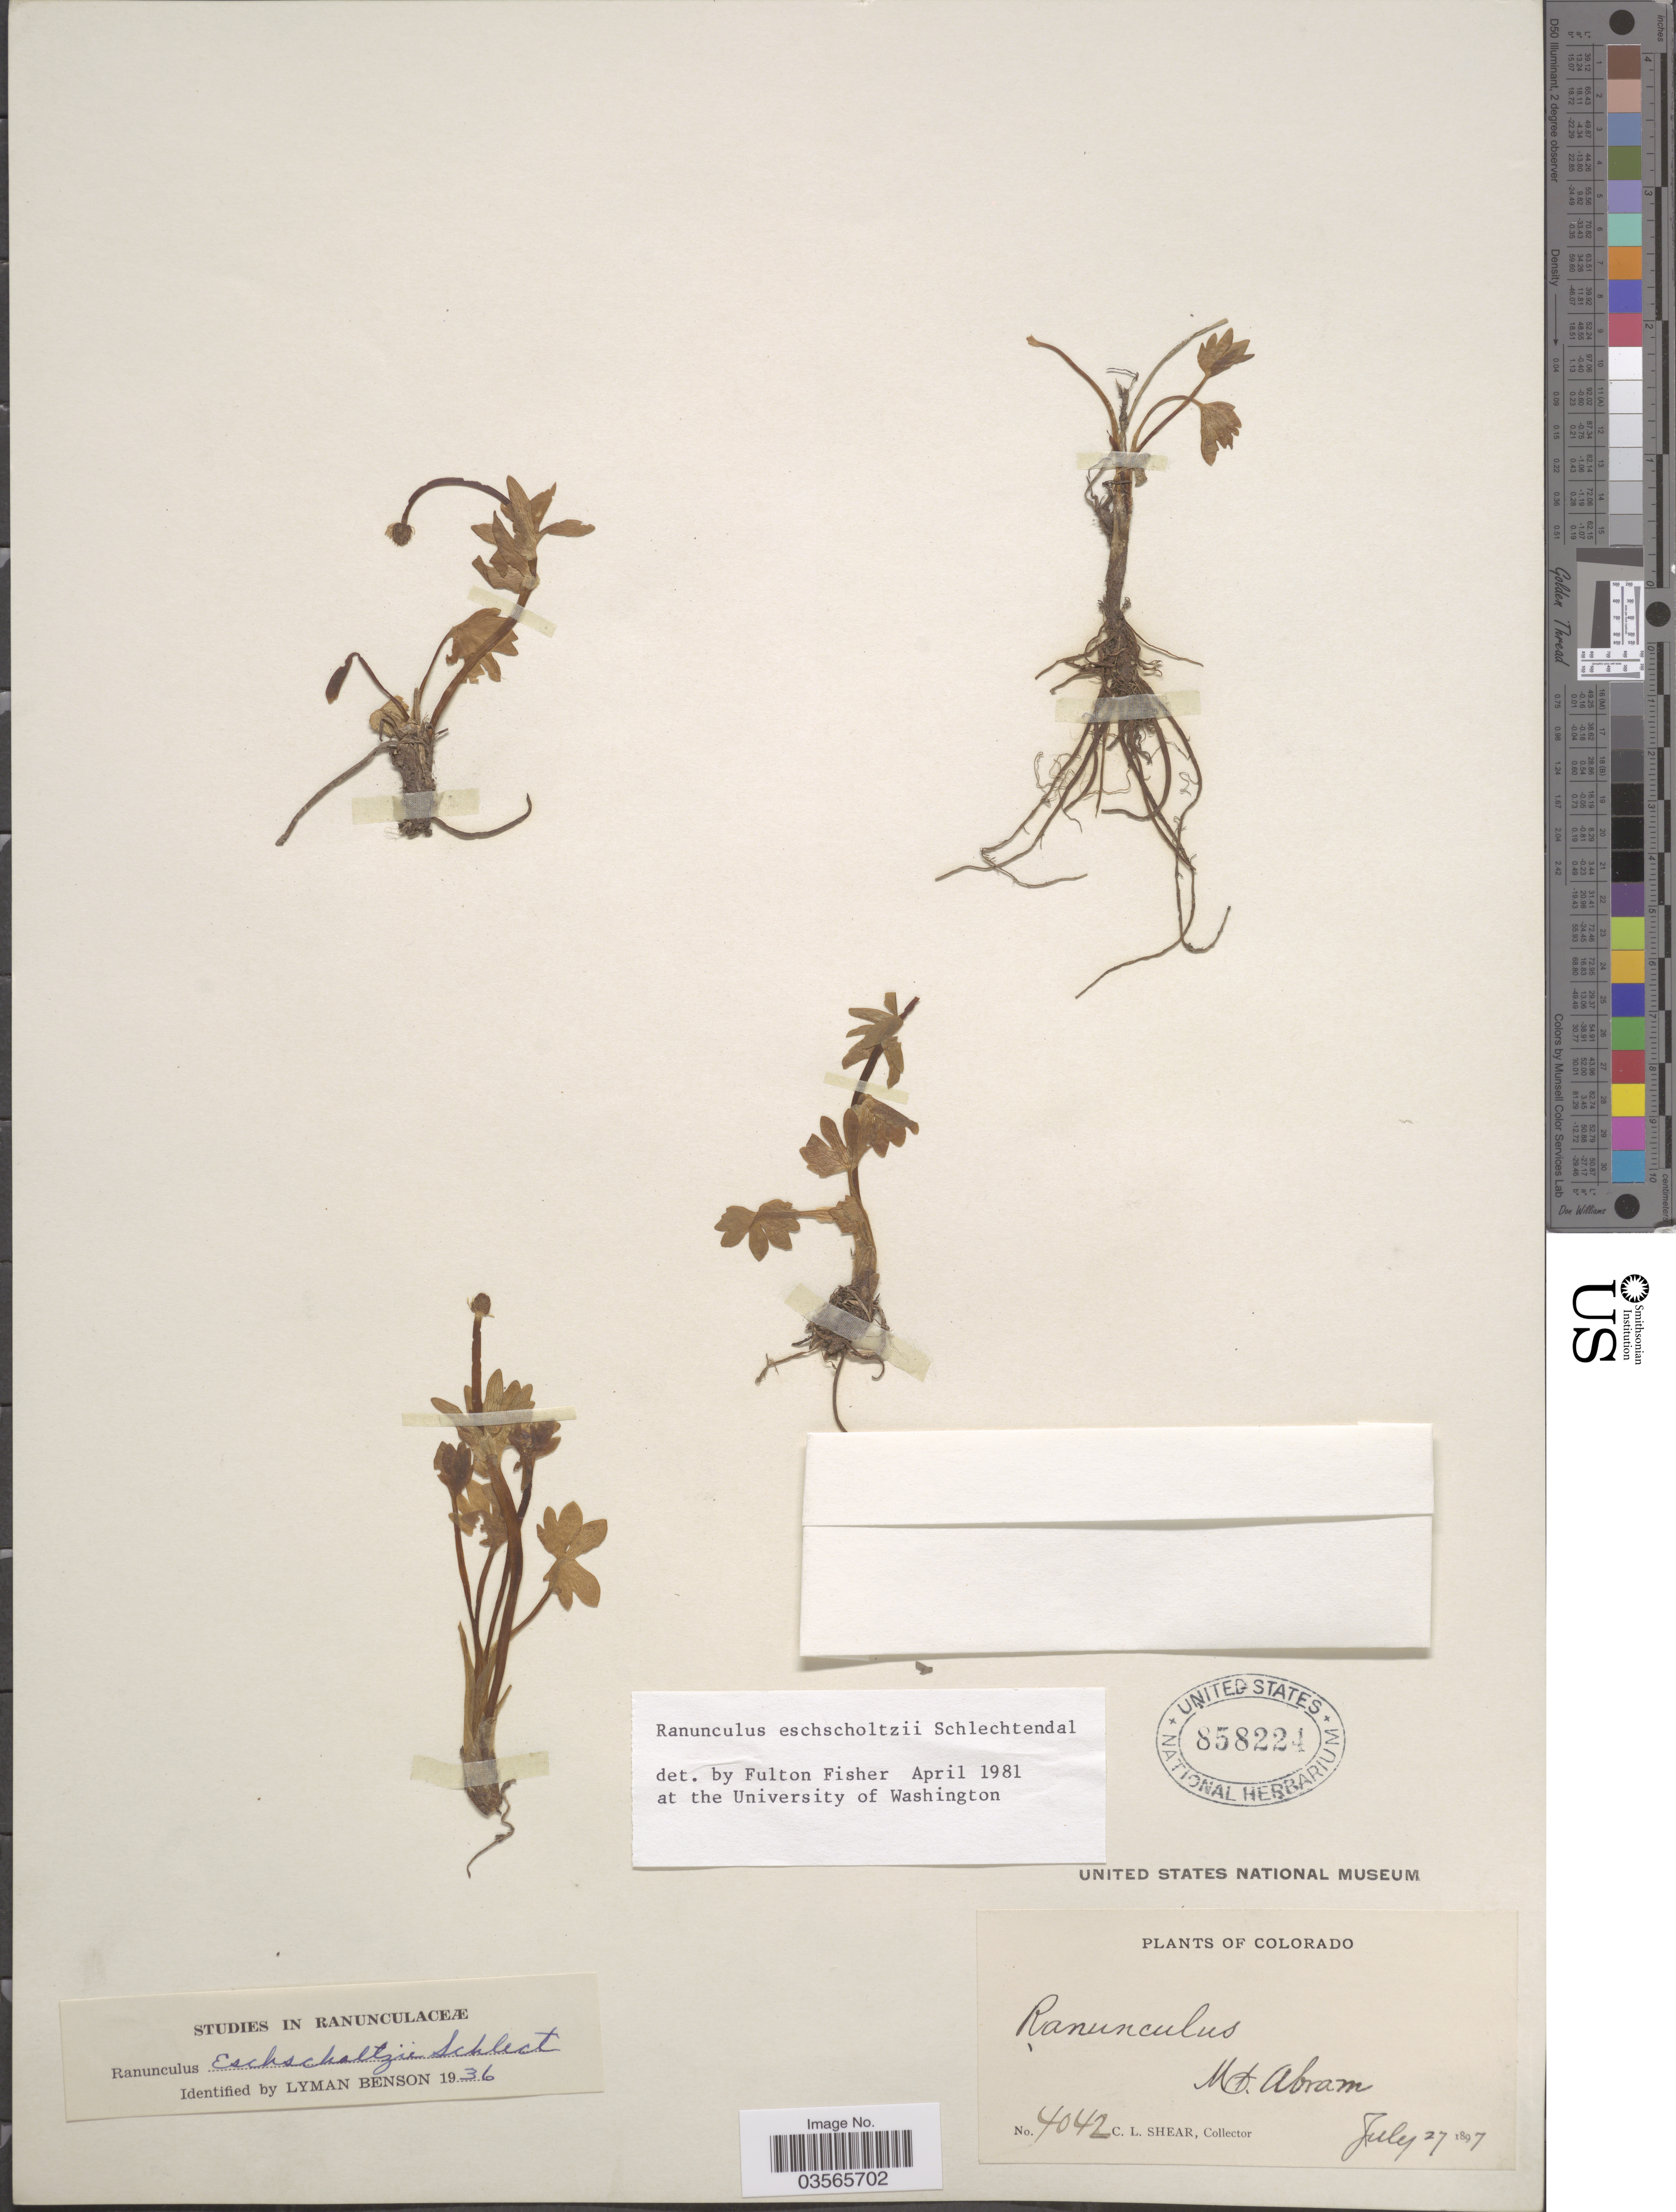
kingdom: Plantae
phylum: Tracheophyta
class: Magnoliopsida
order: Ranunculales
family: Ranunculaceae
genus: Ranunculus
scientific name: Ranunculus eschscholtzii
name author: Schltdl.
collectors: C. L. Shear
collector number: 4042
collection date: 1897-07-27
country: United States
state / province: Colorado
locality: Mt. Abram.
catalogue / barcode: US 858224